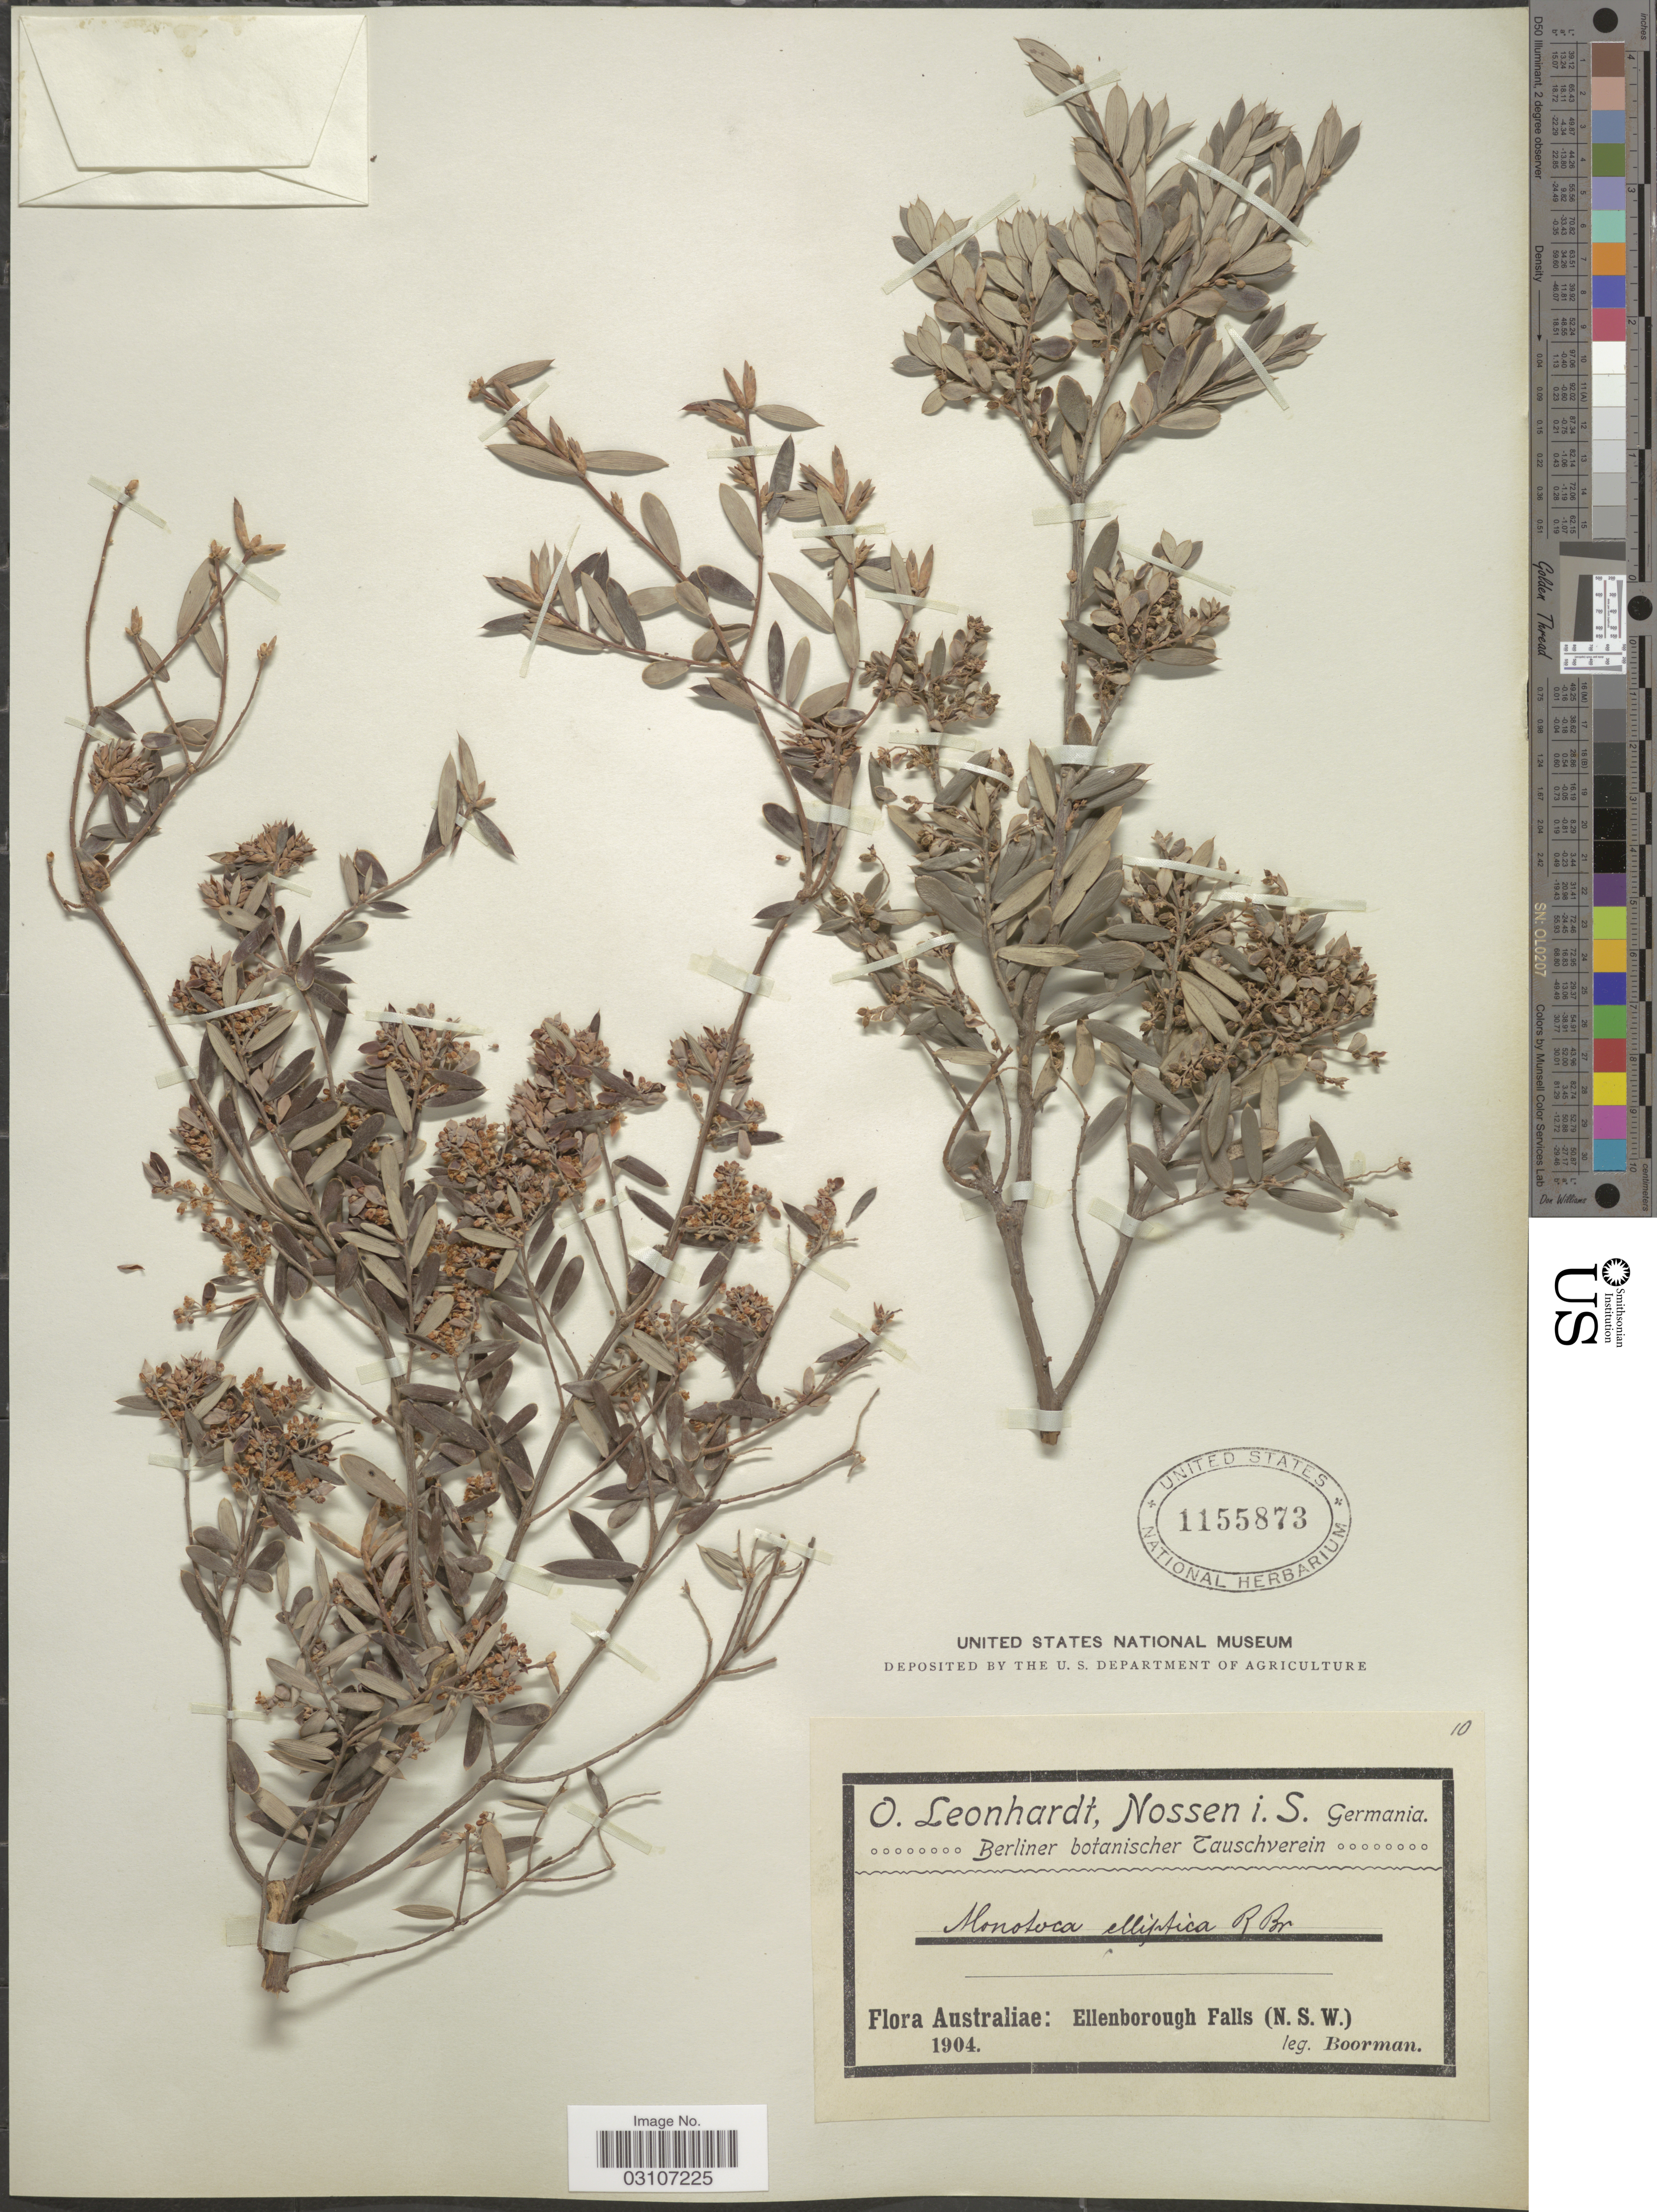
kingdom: Plantae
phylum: Tracheophyta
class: Magnoliopsida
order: Ericales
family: Ericaceae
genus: Monotoca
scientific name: Monotoca elliptica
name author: (Sm.) R. Br.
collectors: -. Boorman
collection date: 1904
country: Australia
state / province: New South Wales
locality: Australiae: Ellenborough Falls (N.S.W.).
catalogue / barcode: US 1155873